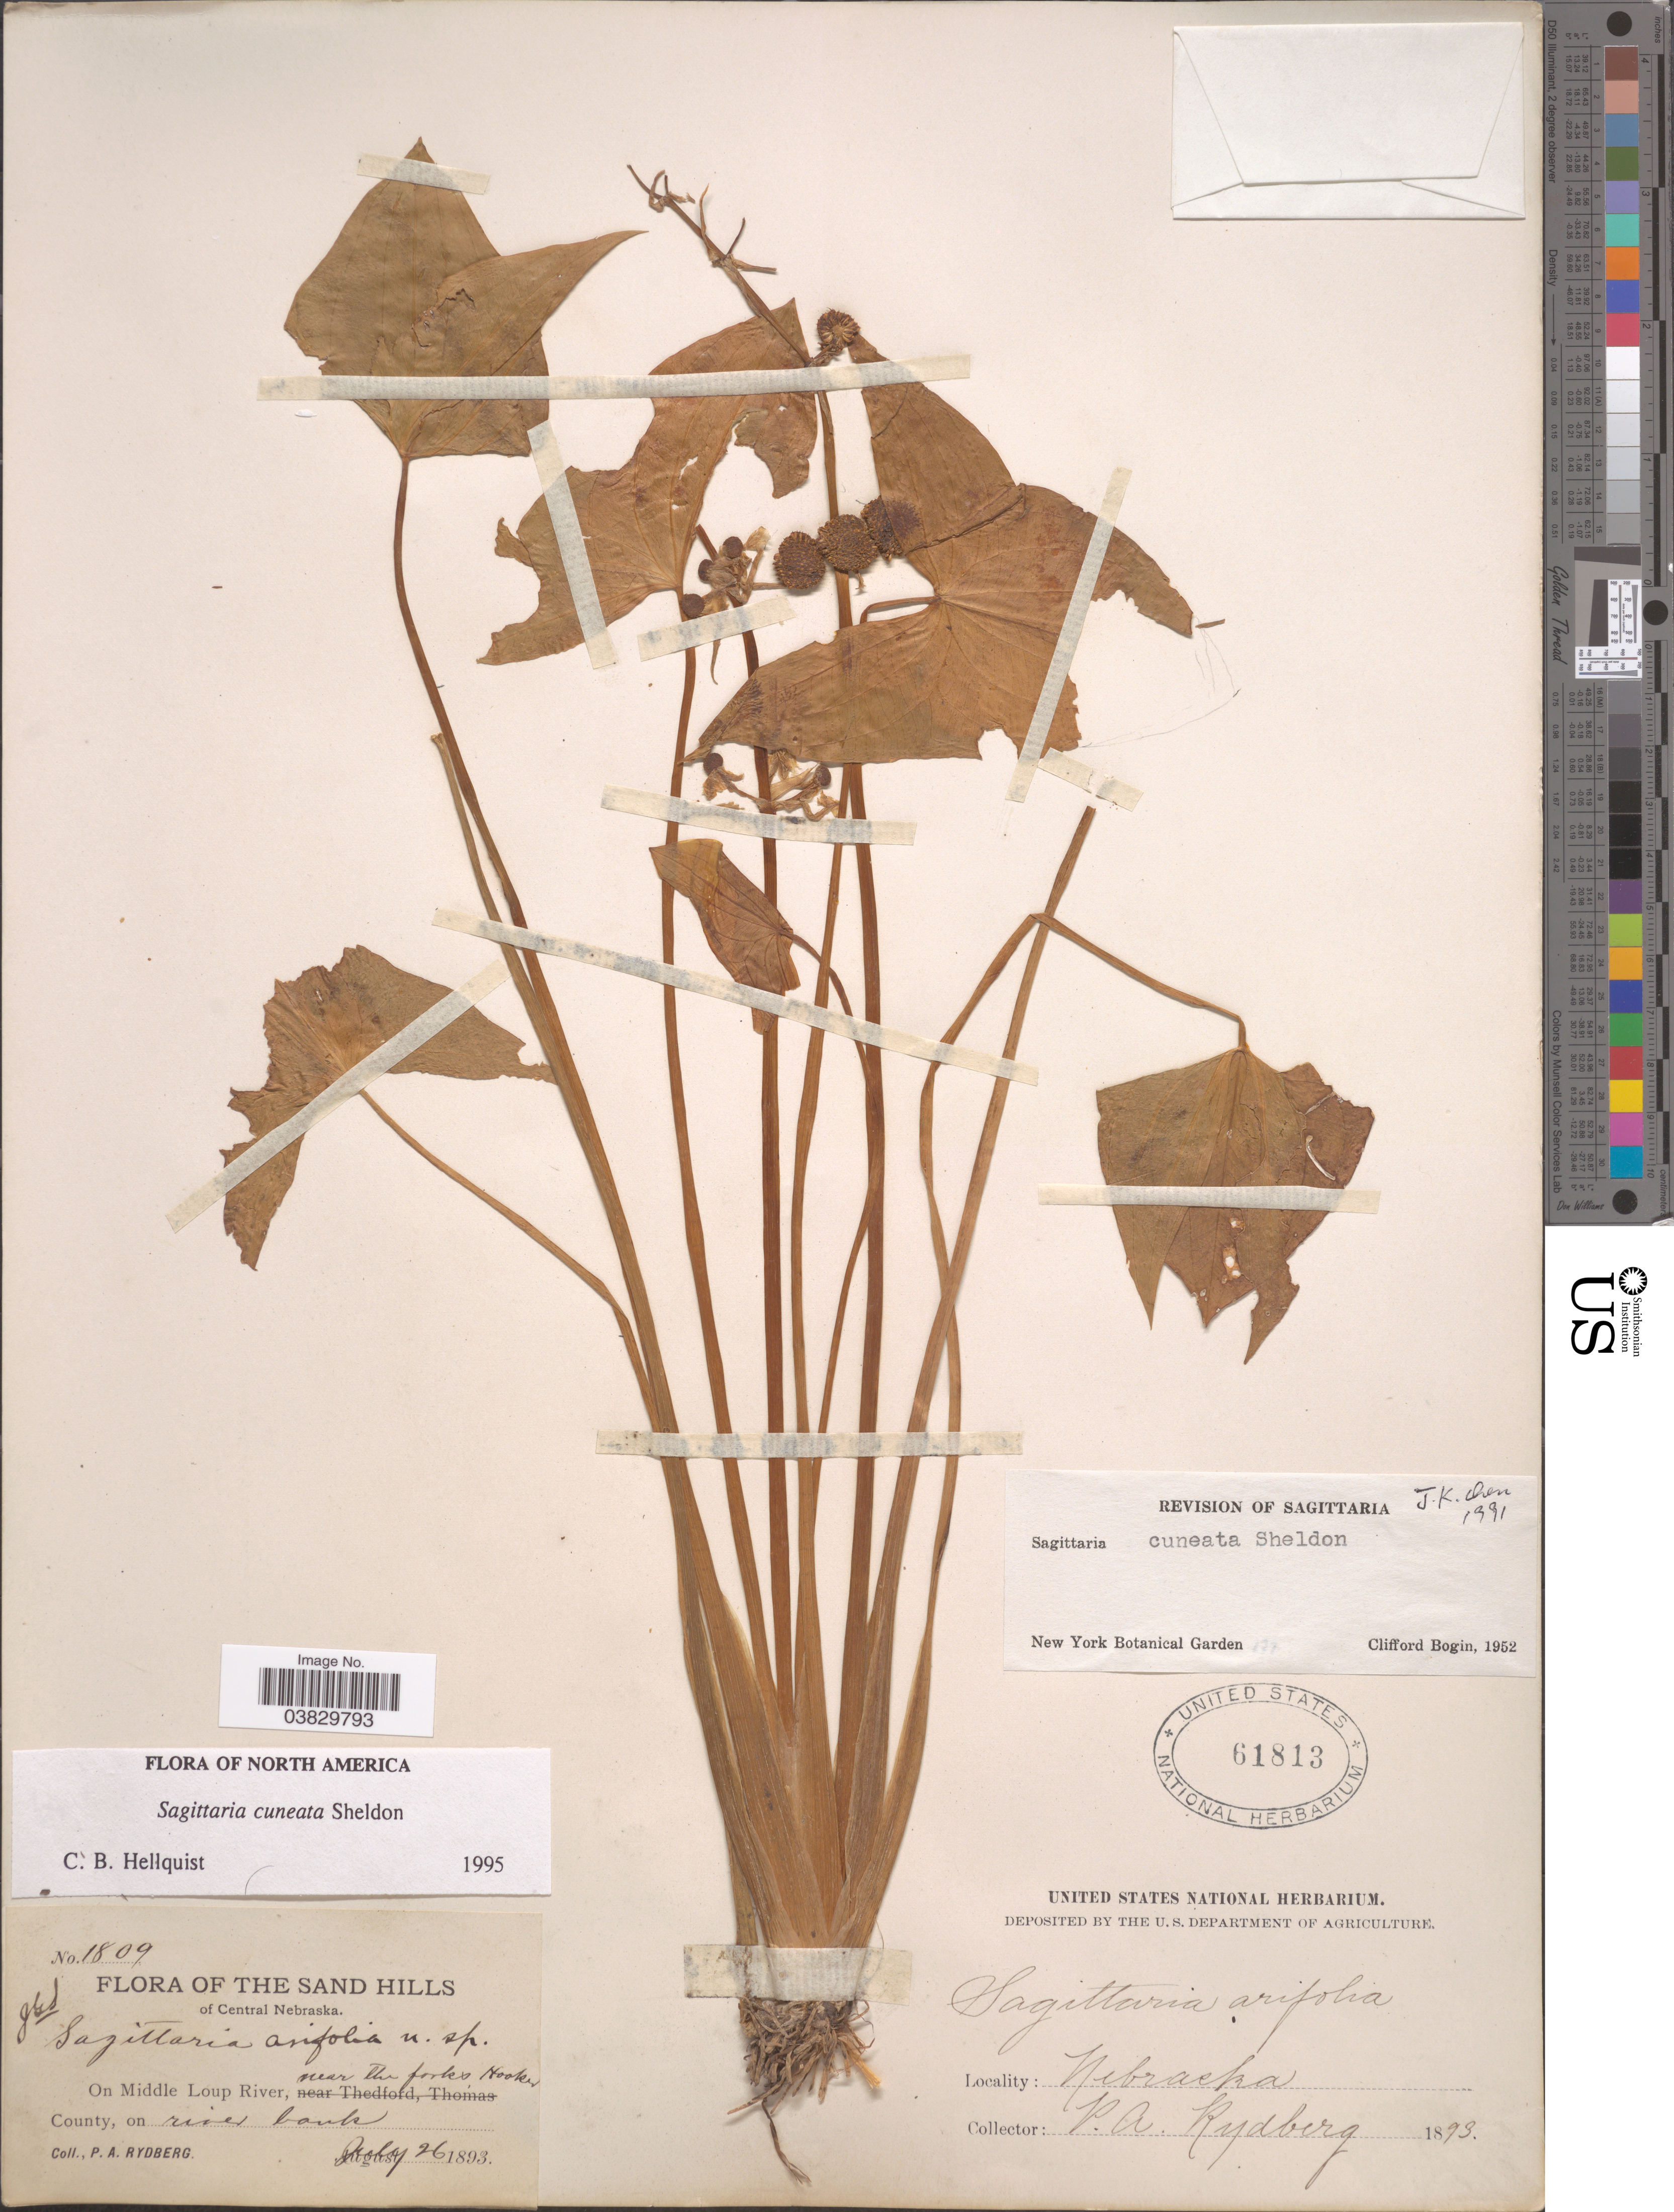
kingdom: Plantae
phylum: Tracheophyta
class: Liliopsida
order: Alismatales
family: Alismataceae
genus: Sagittaria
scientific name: Sagittaria cuneata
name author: E. Sheld.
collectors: P. A. Rydberg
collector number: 1809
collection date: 1893-07-26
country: United States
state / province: Nebraska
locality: Sand Hills of Central Nebraska. On Middle Loup River, near the forks, Hooker County, on river bank.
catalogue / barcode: US 61813